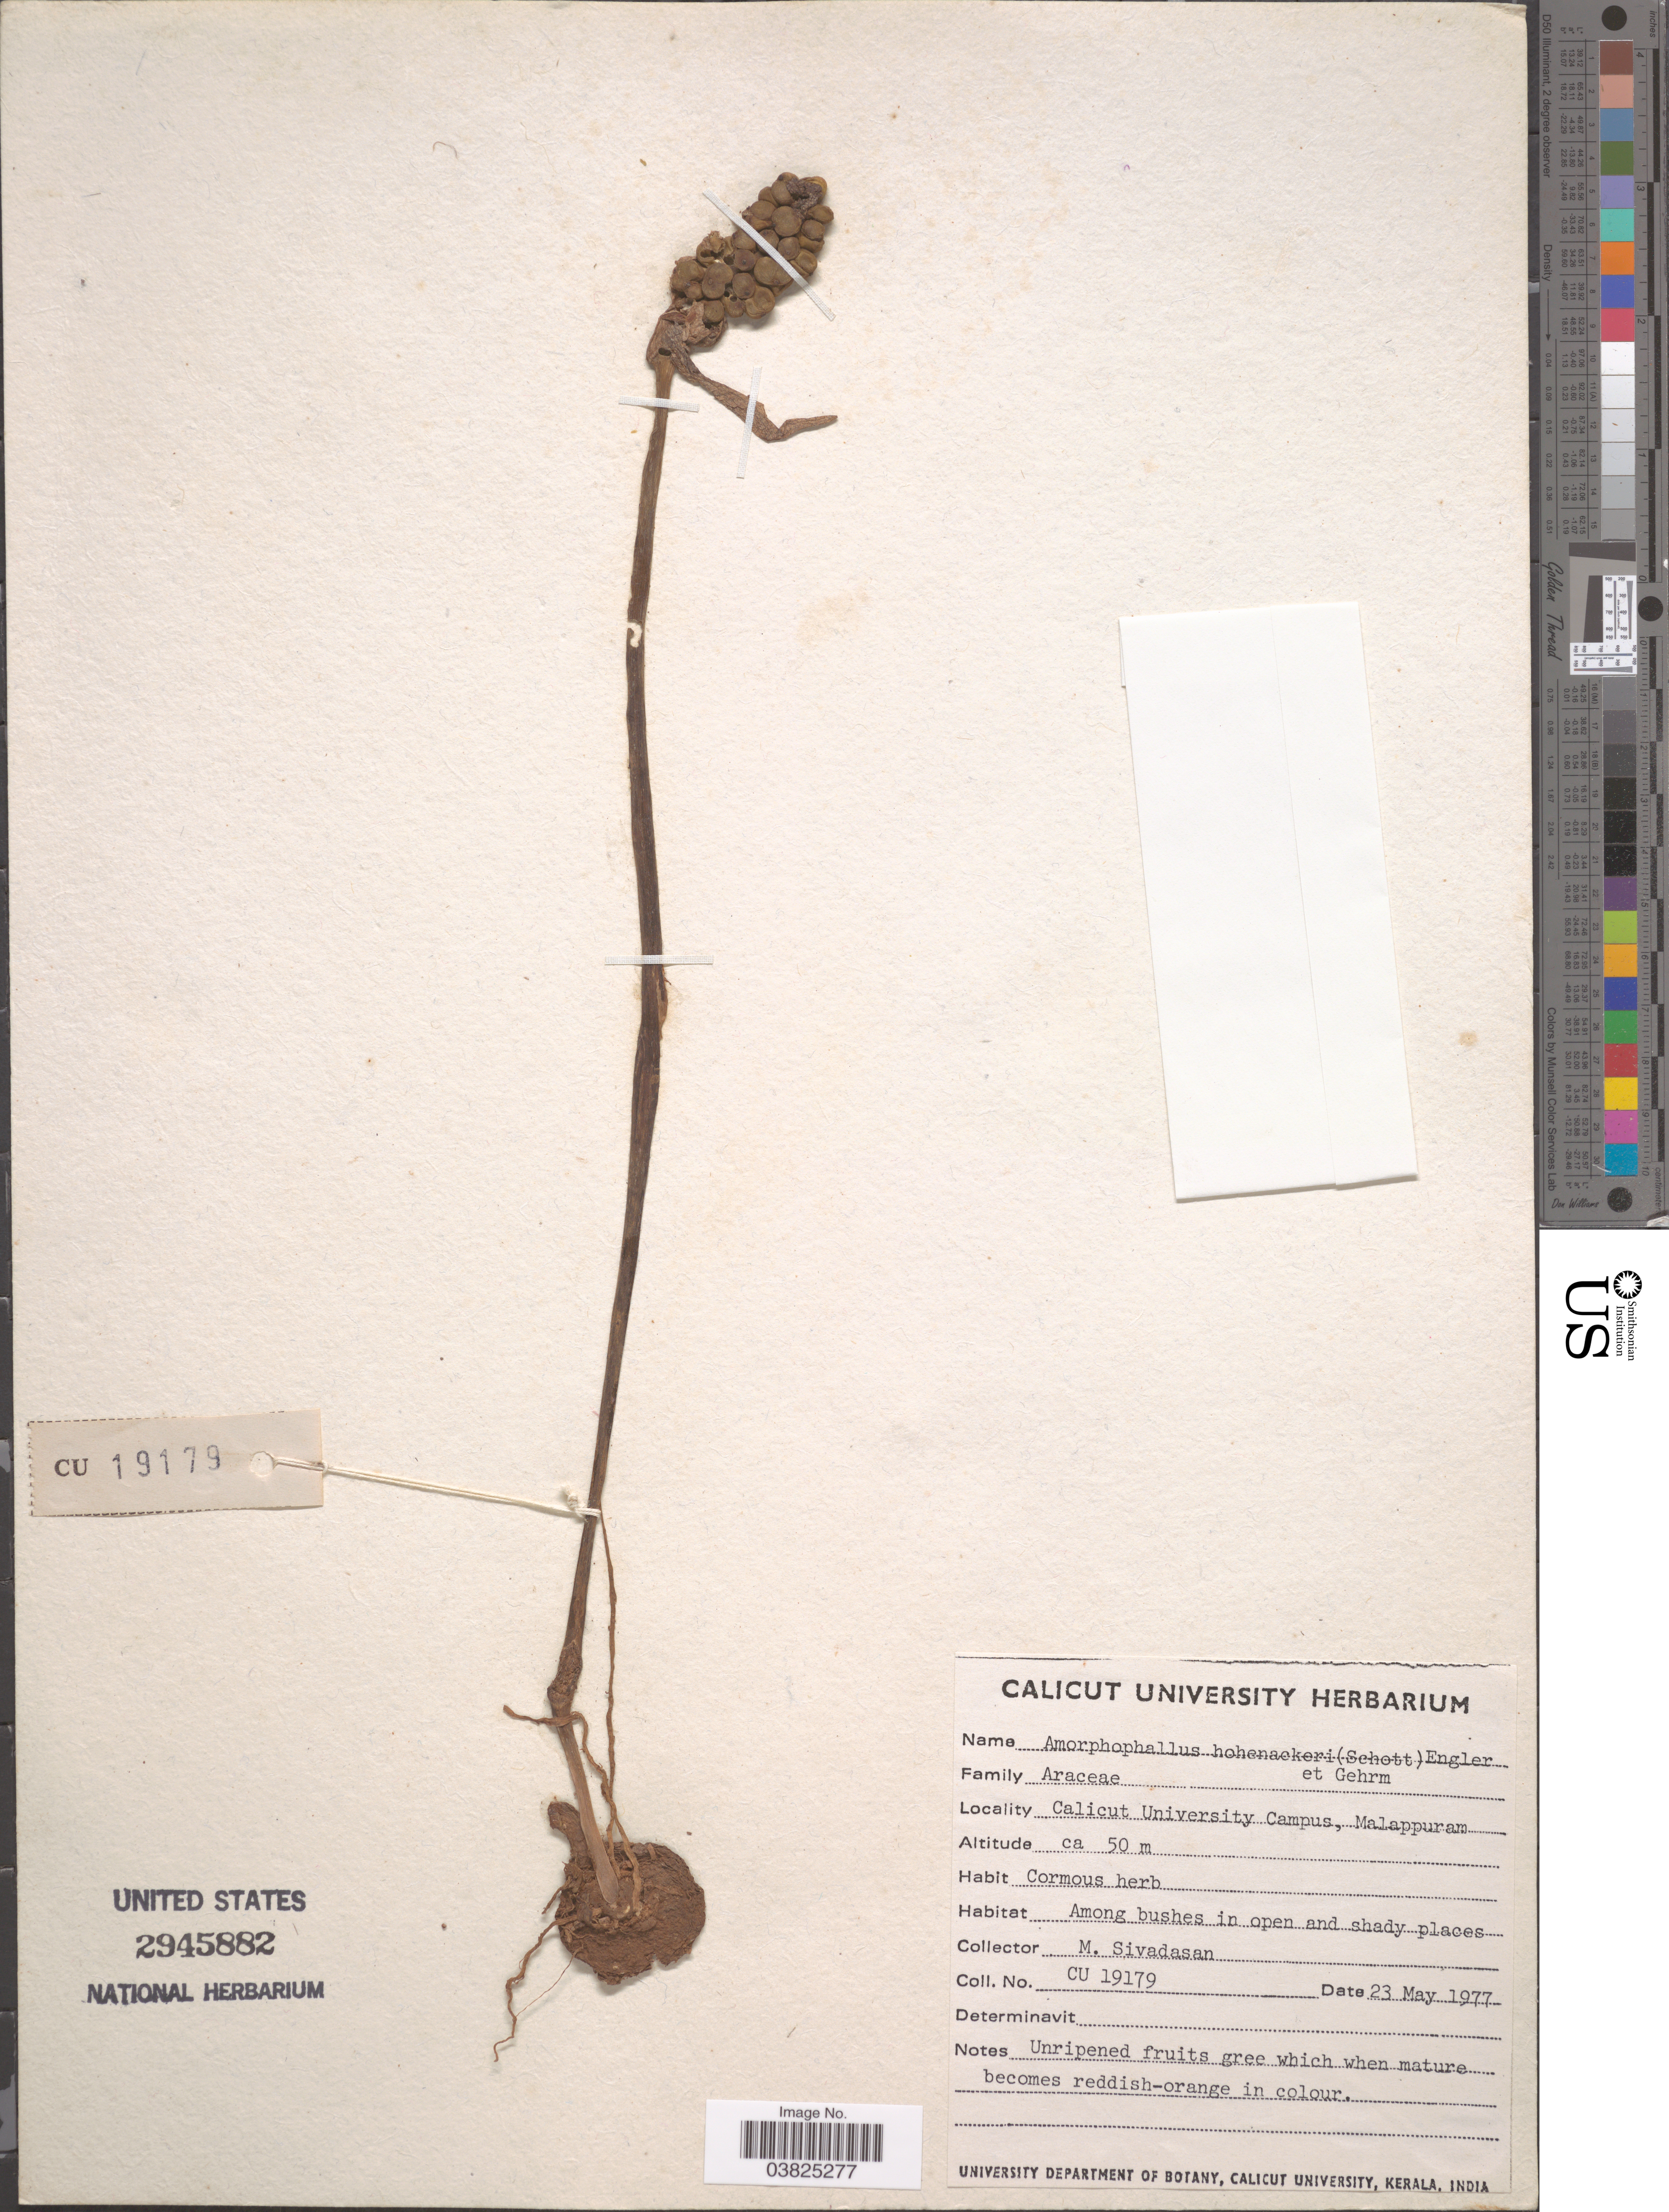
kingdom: Plantae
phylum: Tracheophyta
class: Liliopsida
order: Alismatales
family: Araceae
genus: Amorphophallus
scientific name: Amorphophallus hohenackeri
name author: (Schott) Engl. & Gehrm.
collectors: M. Sivadasan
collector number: CU 19179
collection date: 1977-05-23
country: India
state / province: Kerala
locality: Calicut University Campus, Malappuram.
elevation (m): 50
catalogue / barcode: US 2945882